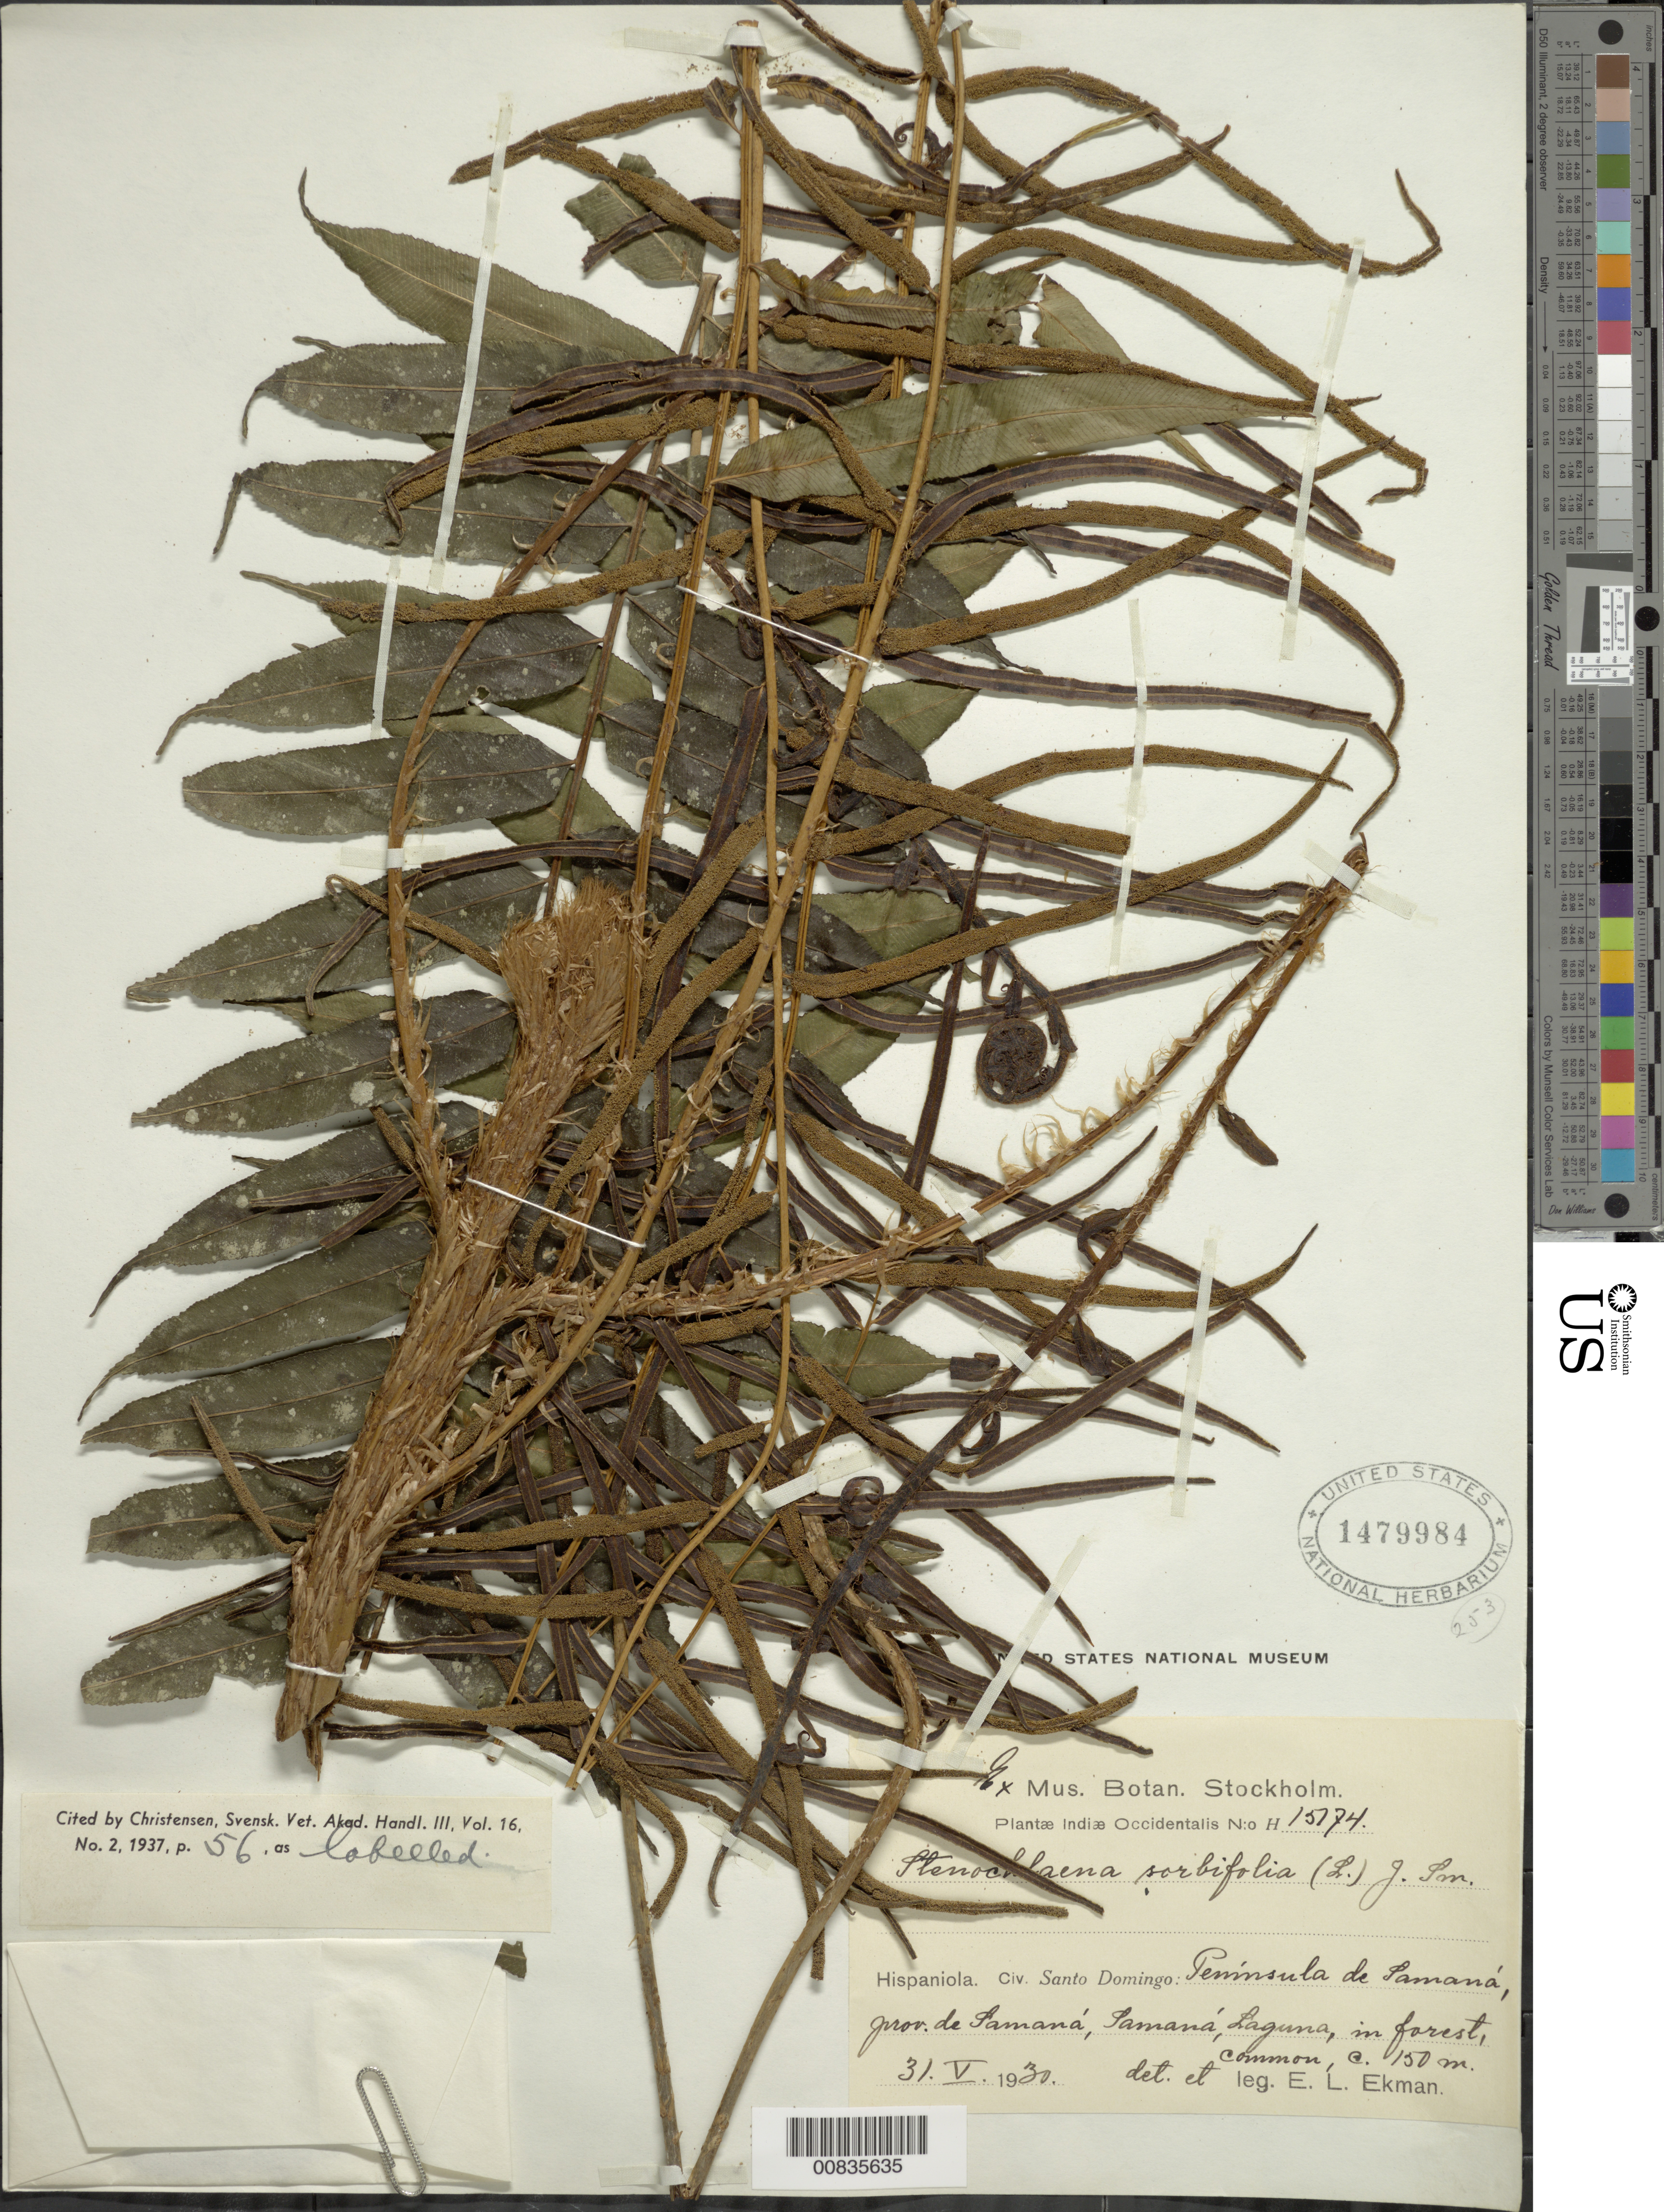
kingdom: Plantae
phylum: Tracheophyta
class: Polypodiopsida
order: Polypodiales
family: Lomariopsidaceae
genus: Lomariopsis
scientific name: Lomariopsis sorbifolia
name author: (L.) Fée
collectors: E. L. Ekman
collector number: H 15174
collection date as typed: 31 May 1930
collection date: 1930-05-31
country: Dominican Republic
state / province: Samana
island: Hispaniola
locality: Peninsula de Samaná, Samaná, Laguna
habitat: Forest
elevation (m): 150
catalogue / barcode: US 1479984